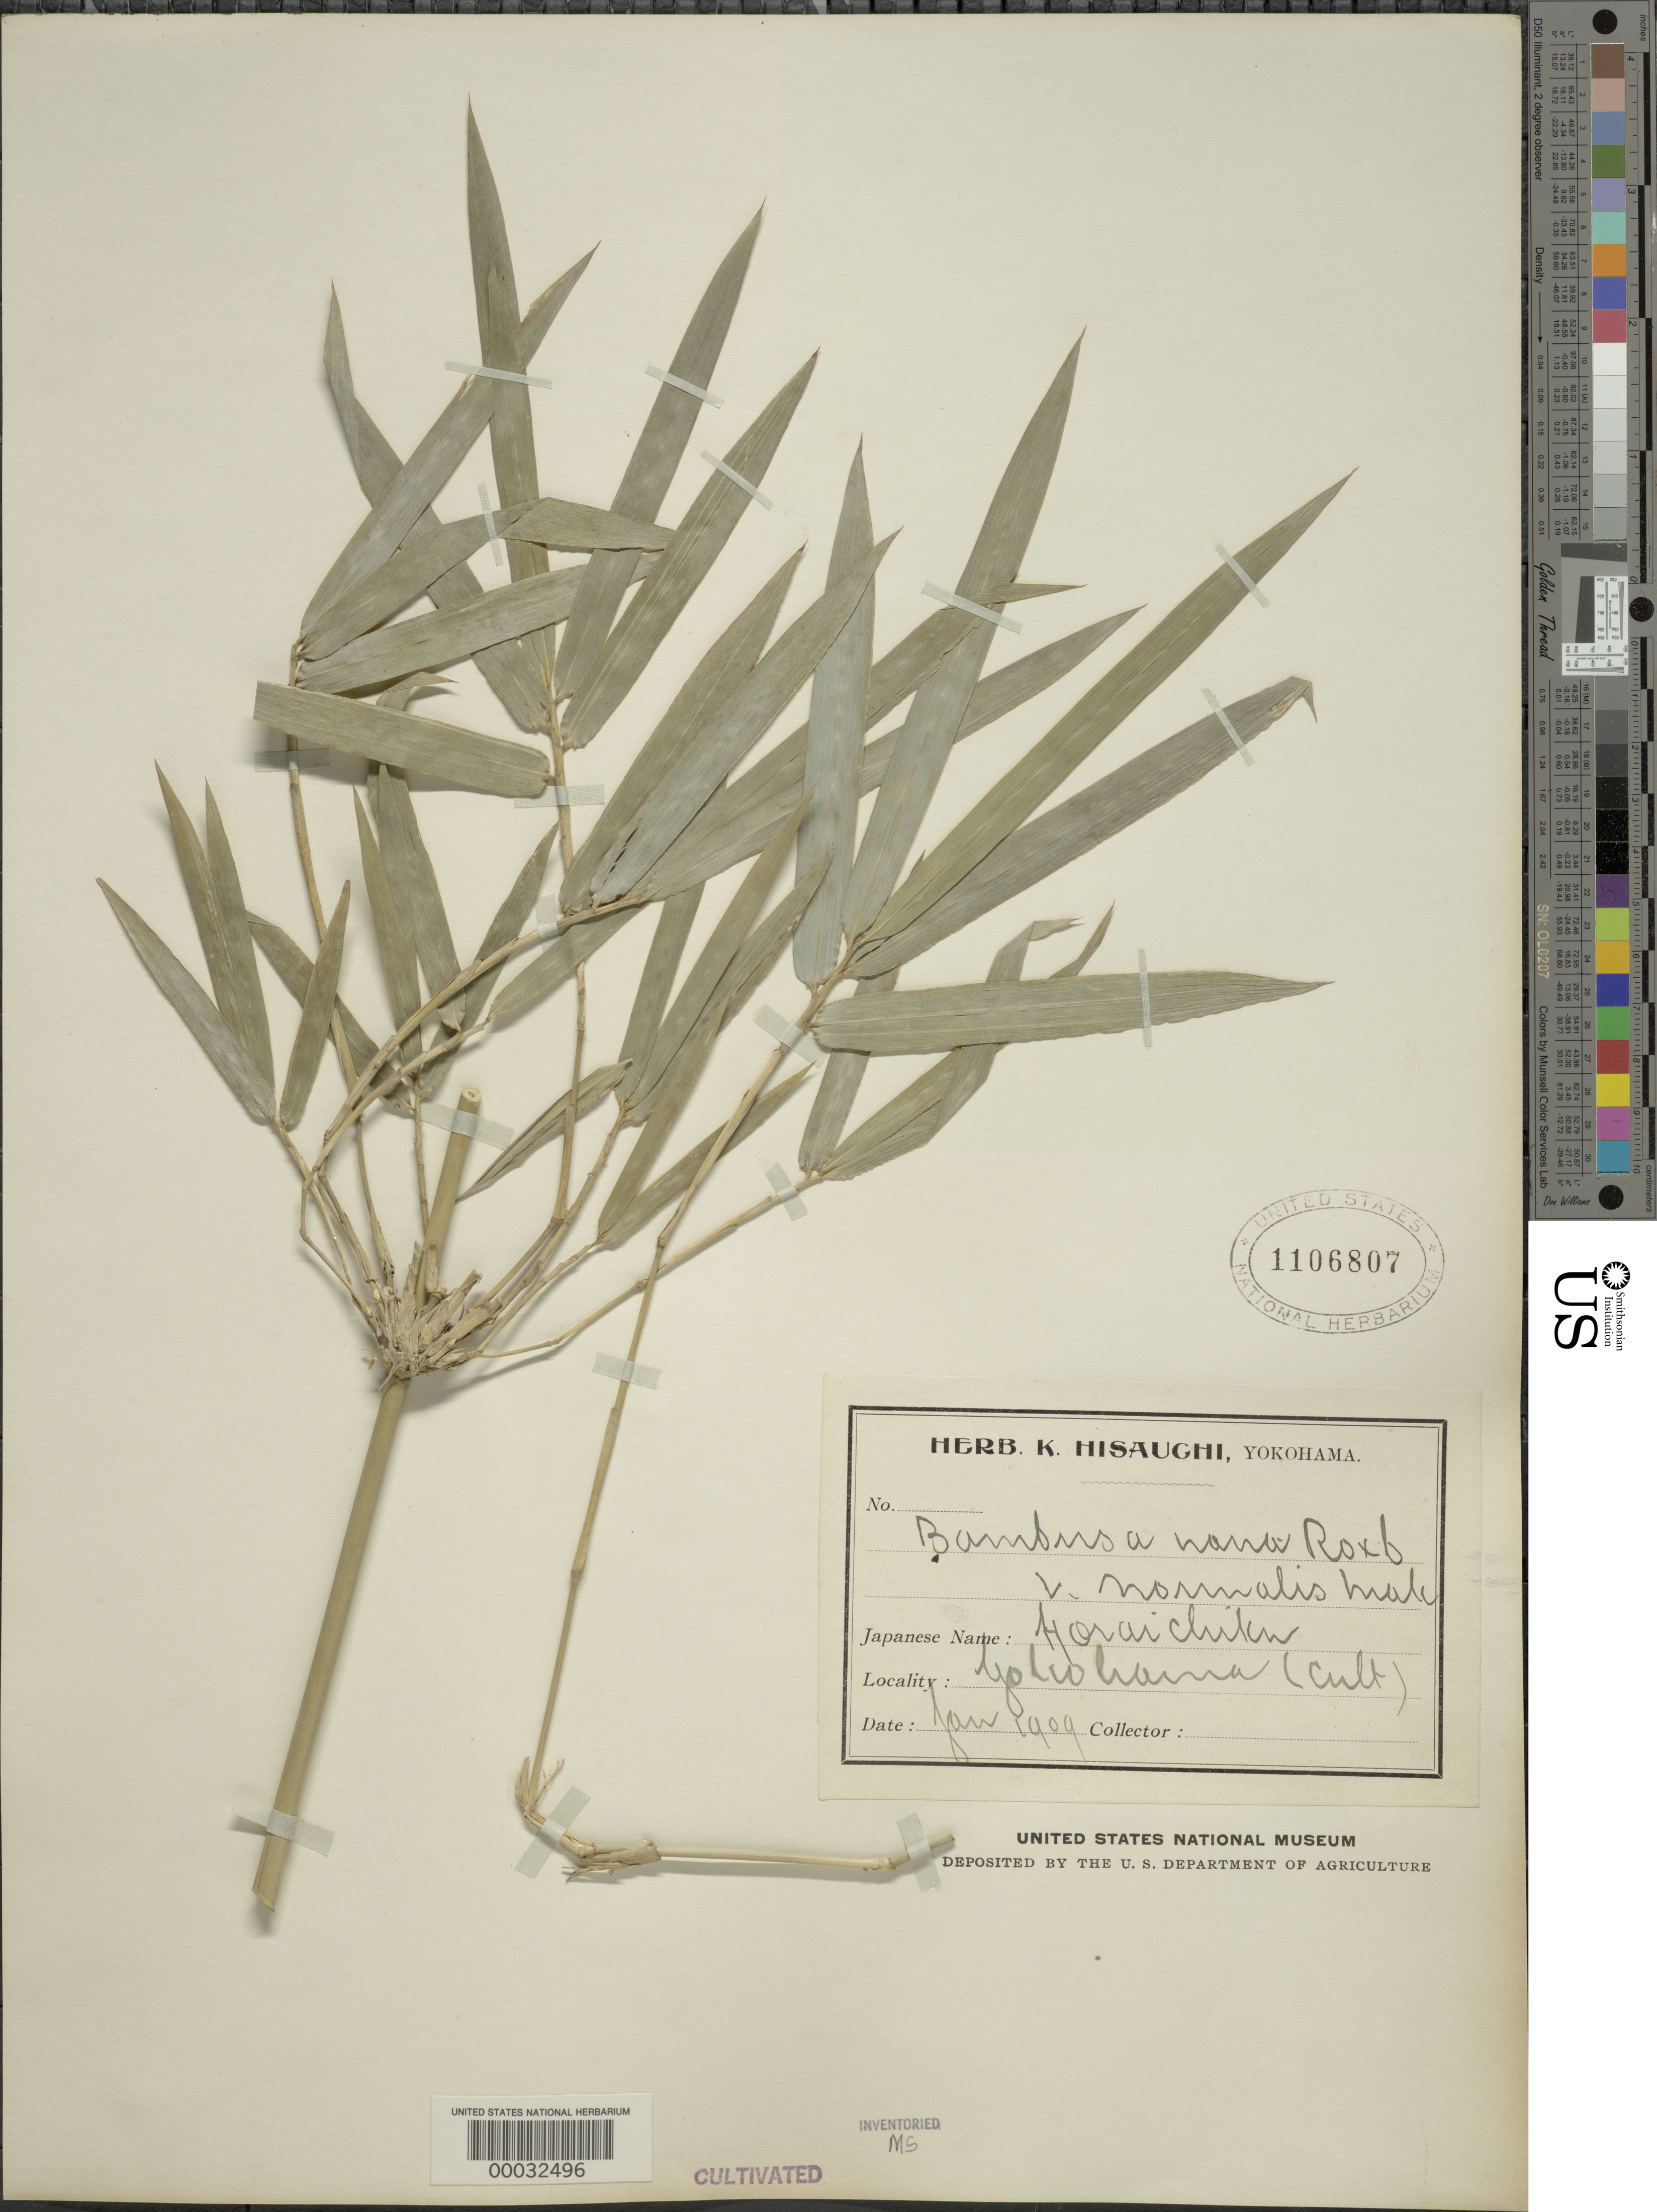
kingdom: Plantae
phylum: Tracheophyta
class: Liliopsida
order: Poales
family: Poaceae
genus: Bambusa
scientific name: Bambusa multiplex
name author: (Lour.) Raeusch. ex Schult. & Schult. f.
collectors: K. Hisauchi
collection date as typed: Jan 1909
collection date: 1909-01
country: Japan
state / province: Kanagawa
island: Honshu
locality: Yokohama.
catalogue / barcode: US 1106807